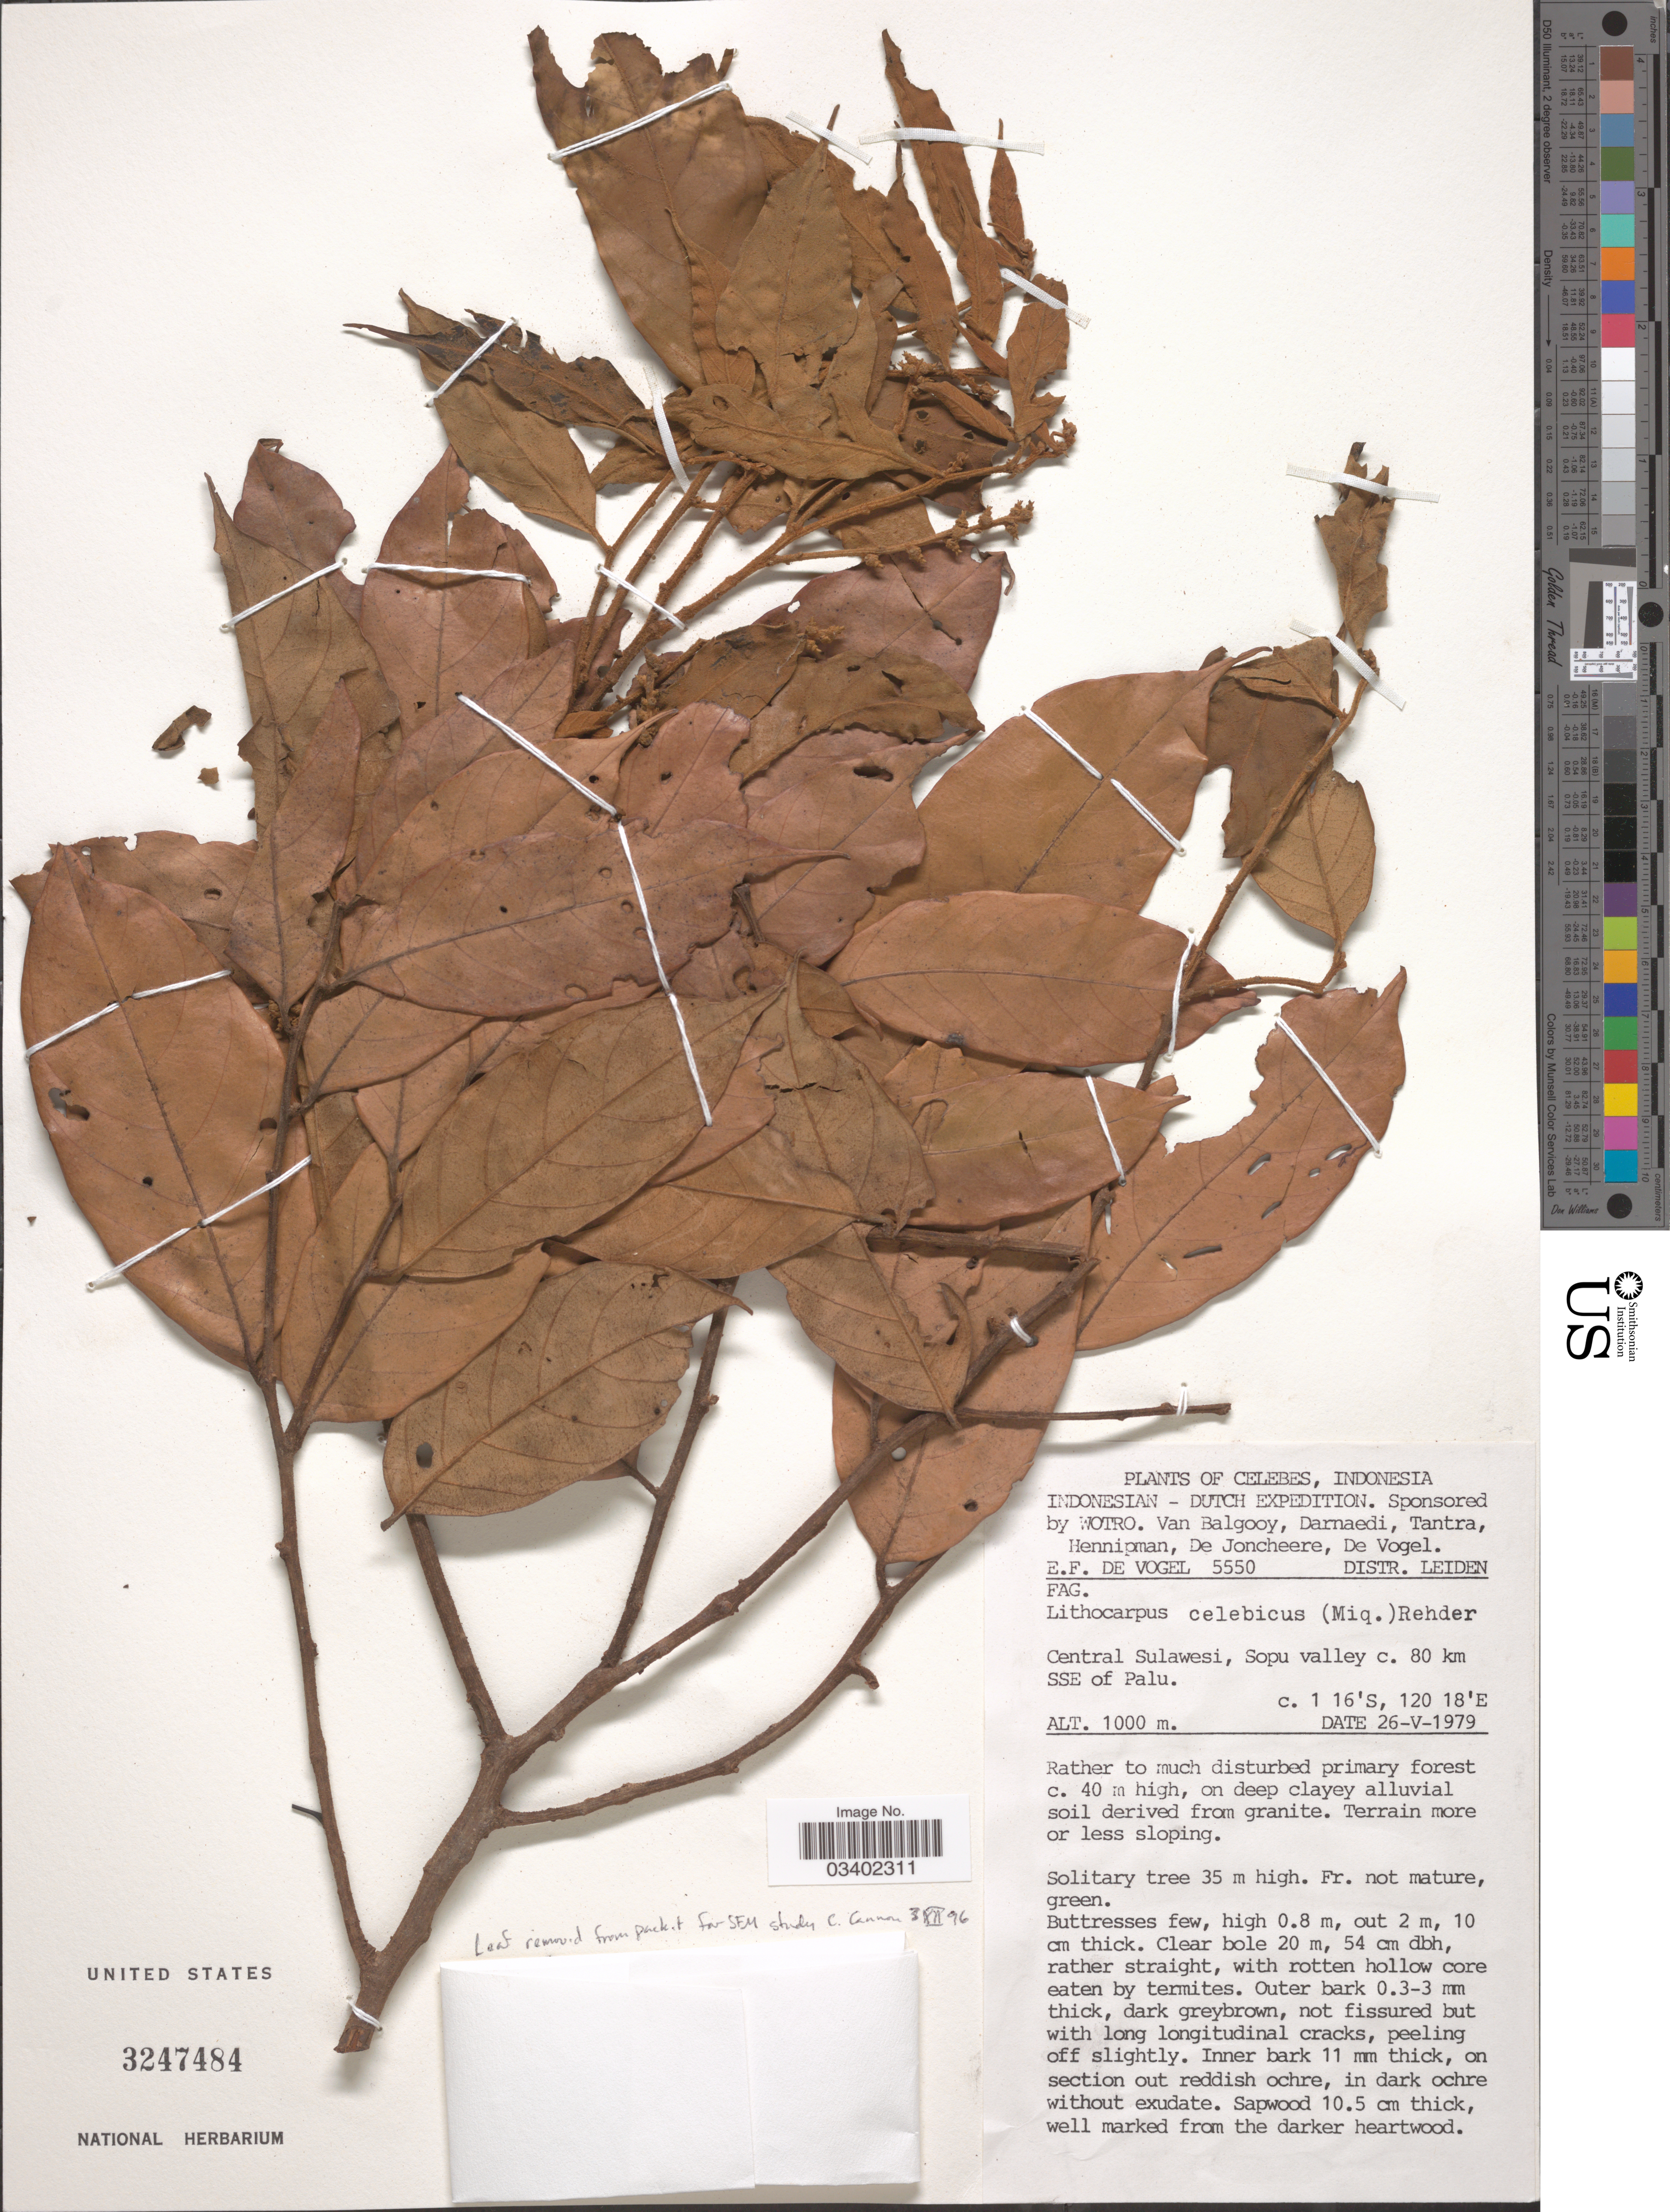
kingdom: Plantae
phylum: Tracheophyta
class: Magnoliopsida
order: Fagales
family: Fagaceae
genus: Lithocarpus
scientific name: Lithocarpus celebicus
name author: (Miq.) Rehder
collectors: E. F. de Vogel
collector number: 5550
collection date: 1979-05-26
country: Indonesia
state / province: Sulawesi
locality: Celebes. Central Sulawesi, Sopu valley c. 80 km SSE of Palu.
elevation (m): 1000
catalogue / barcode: US 3247484